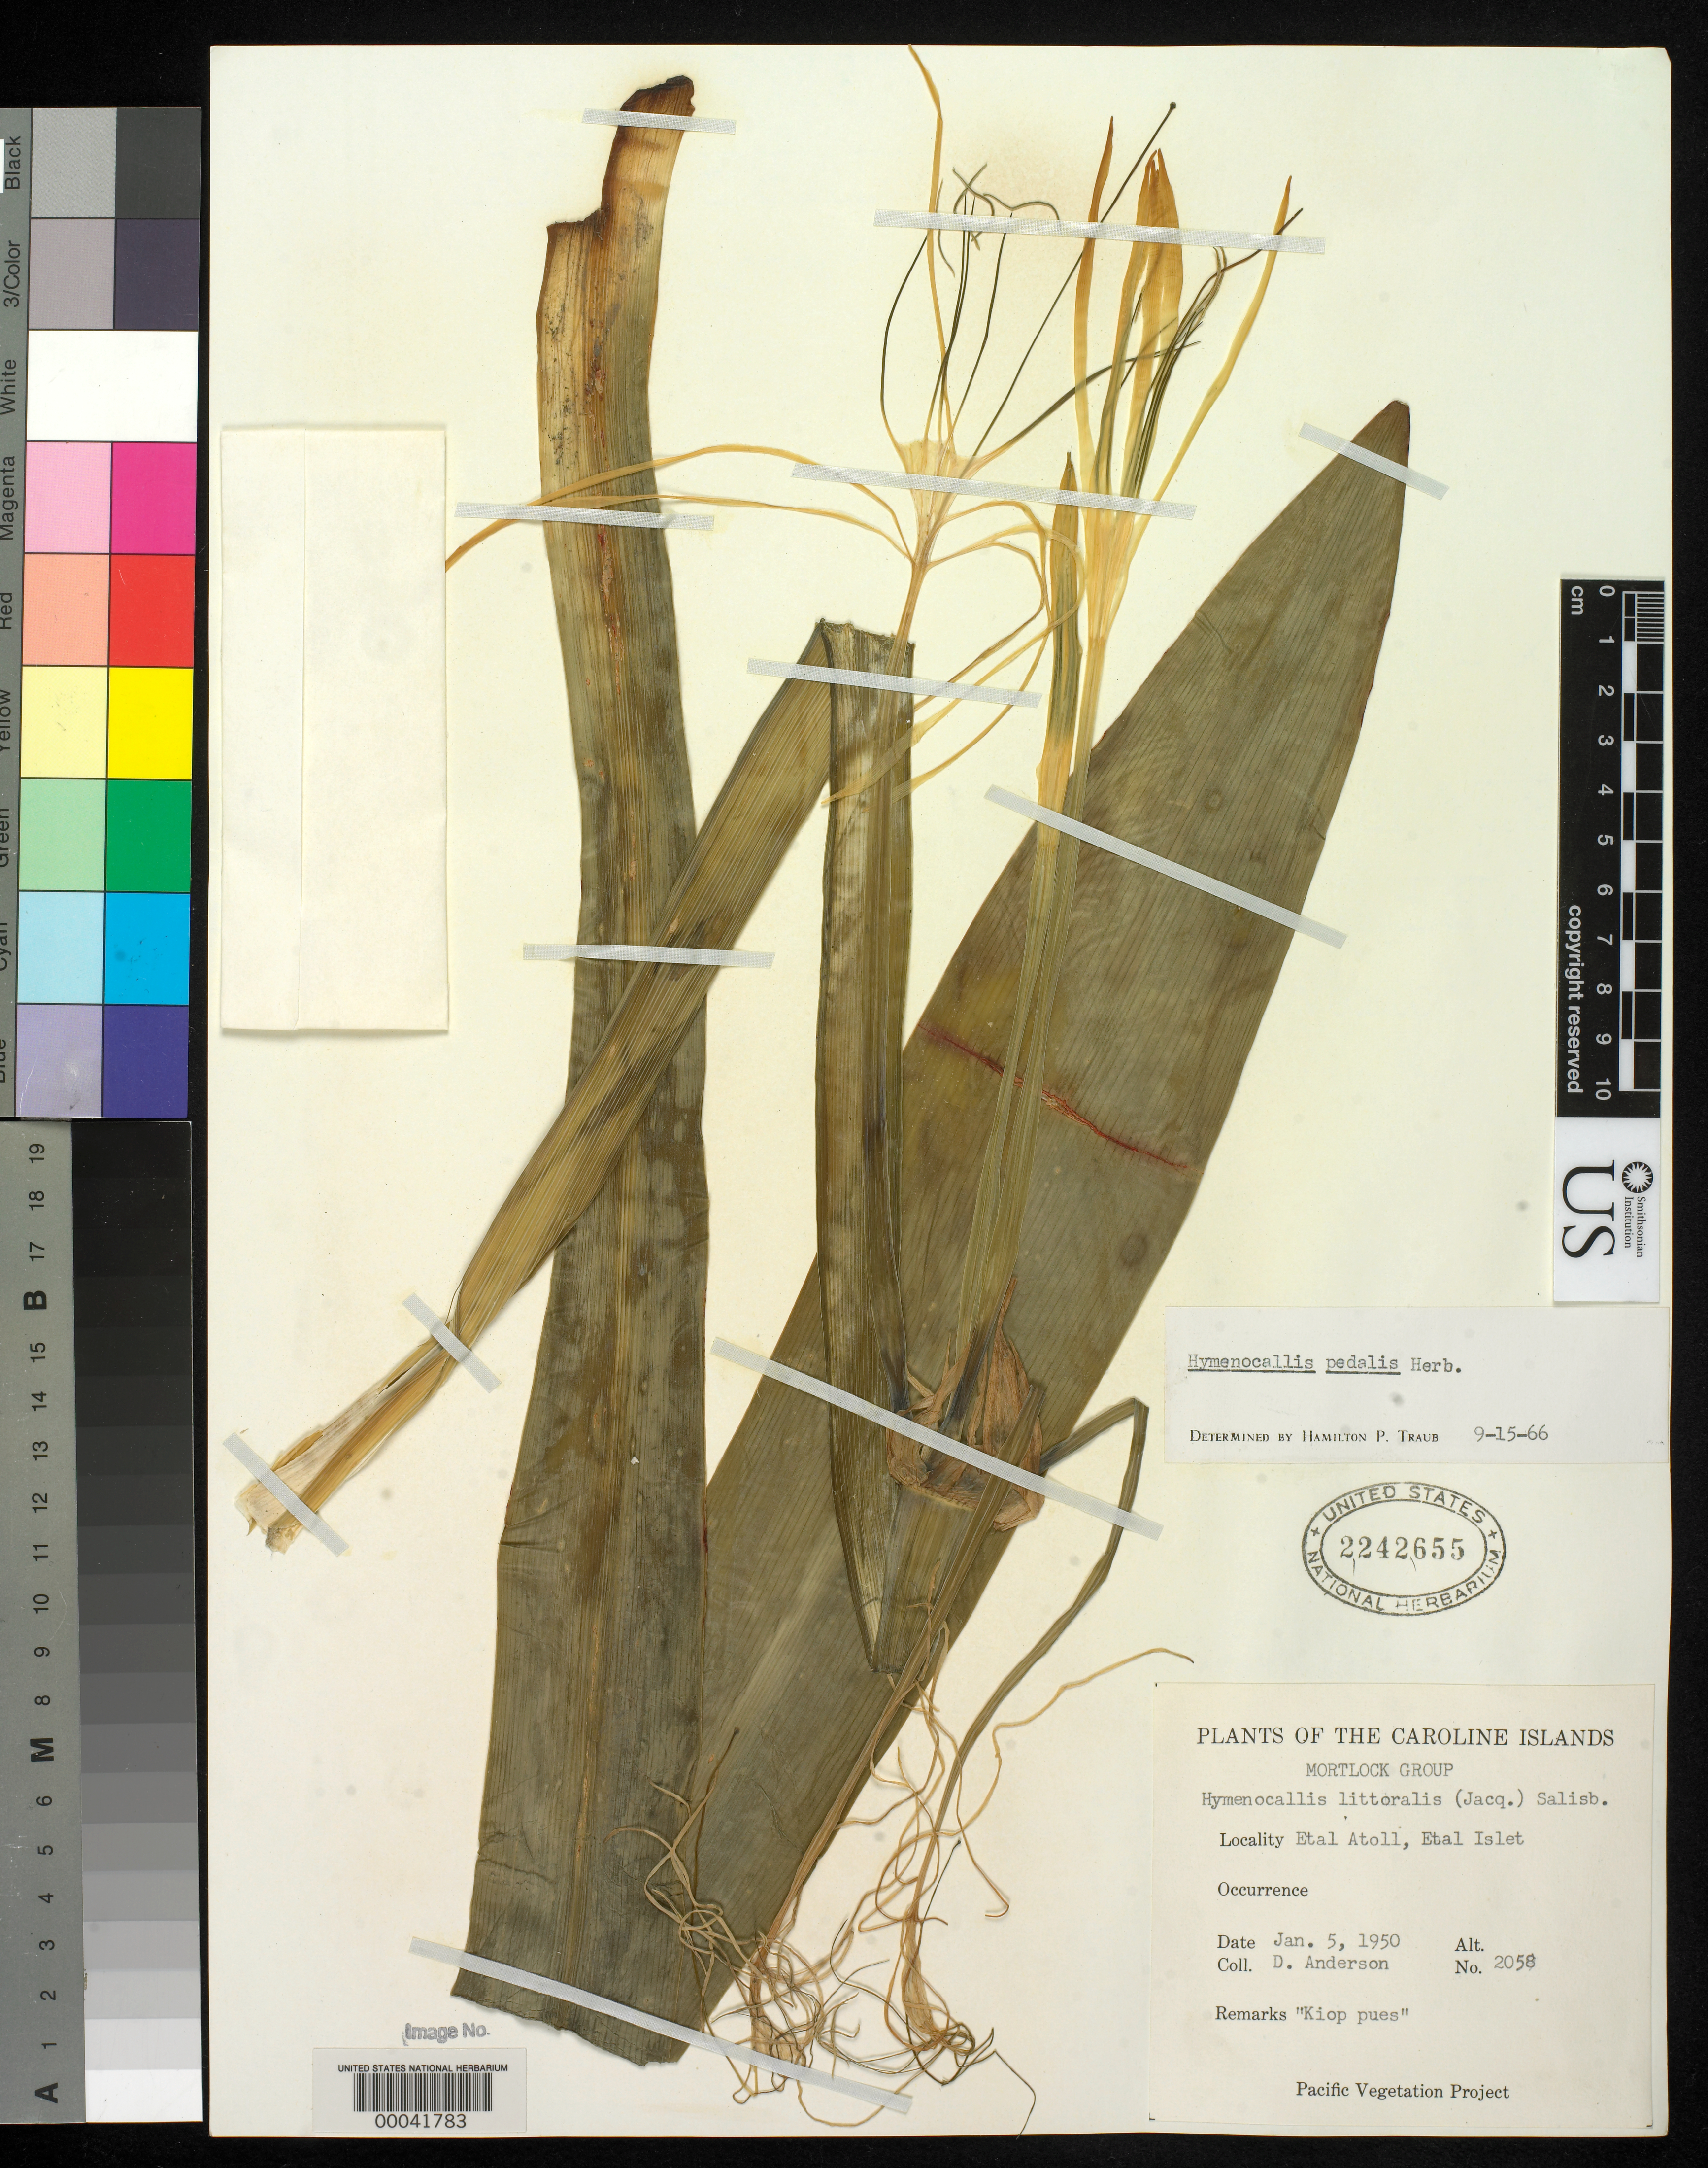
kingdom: Plantae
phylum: Tracheophyta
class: Liliopsida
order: Asparagales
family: Amaryllidaceae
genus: Hymenocallis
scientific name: Hymenocallis pedalis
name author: Herb.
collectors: D. Anderson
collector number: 2058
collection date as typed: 05 Jan 1950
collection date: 1950-01-05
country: Micronesia, Federated States of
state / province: Truk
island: Etal Atoll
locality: Etal islet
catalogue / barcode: US 2242655